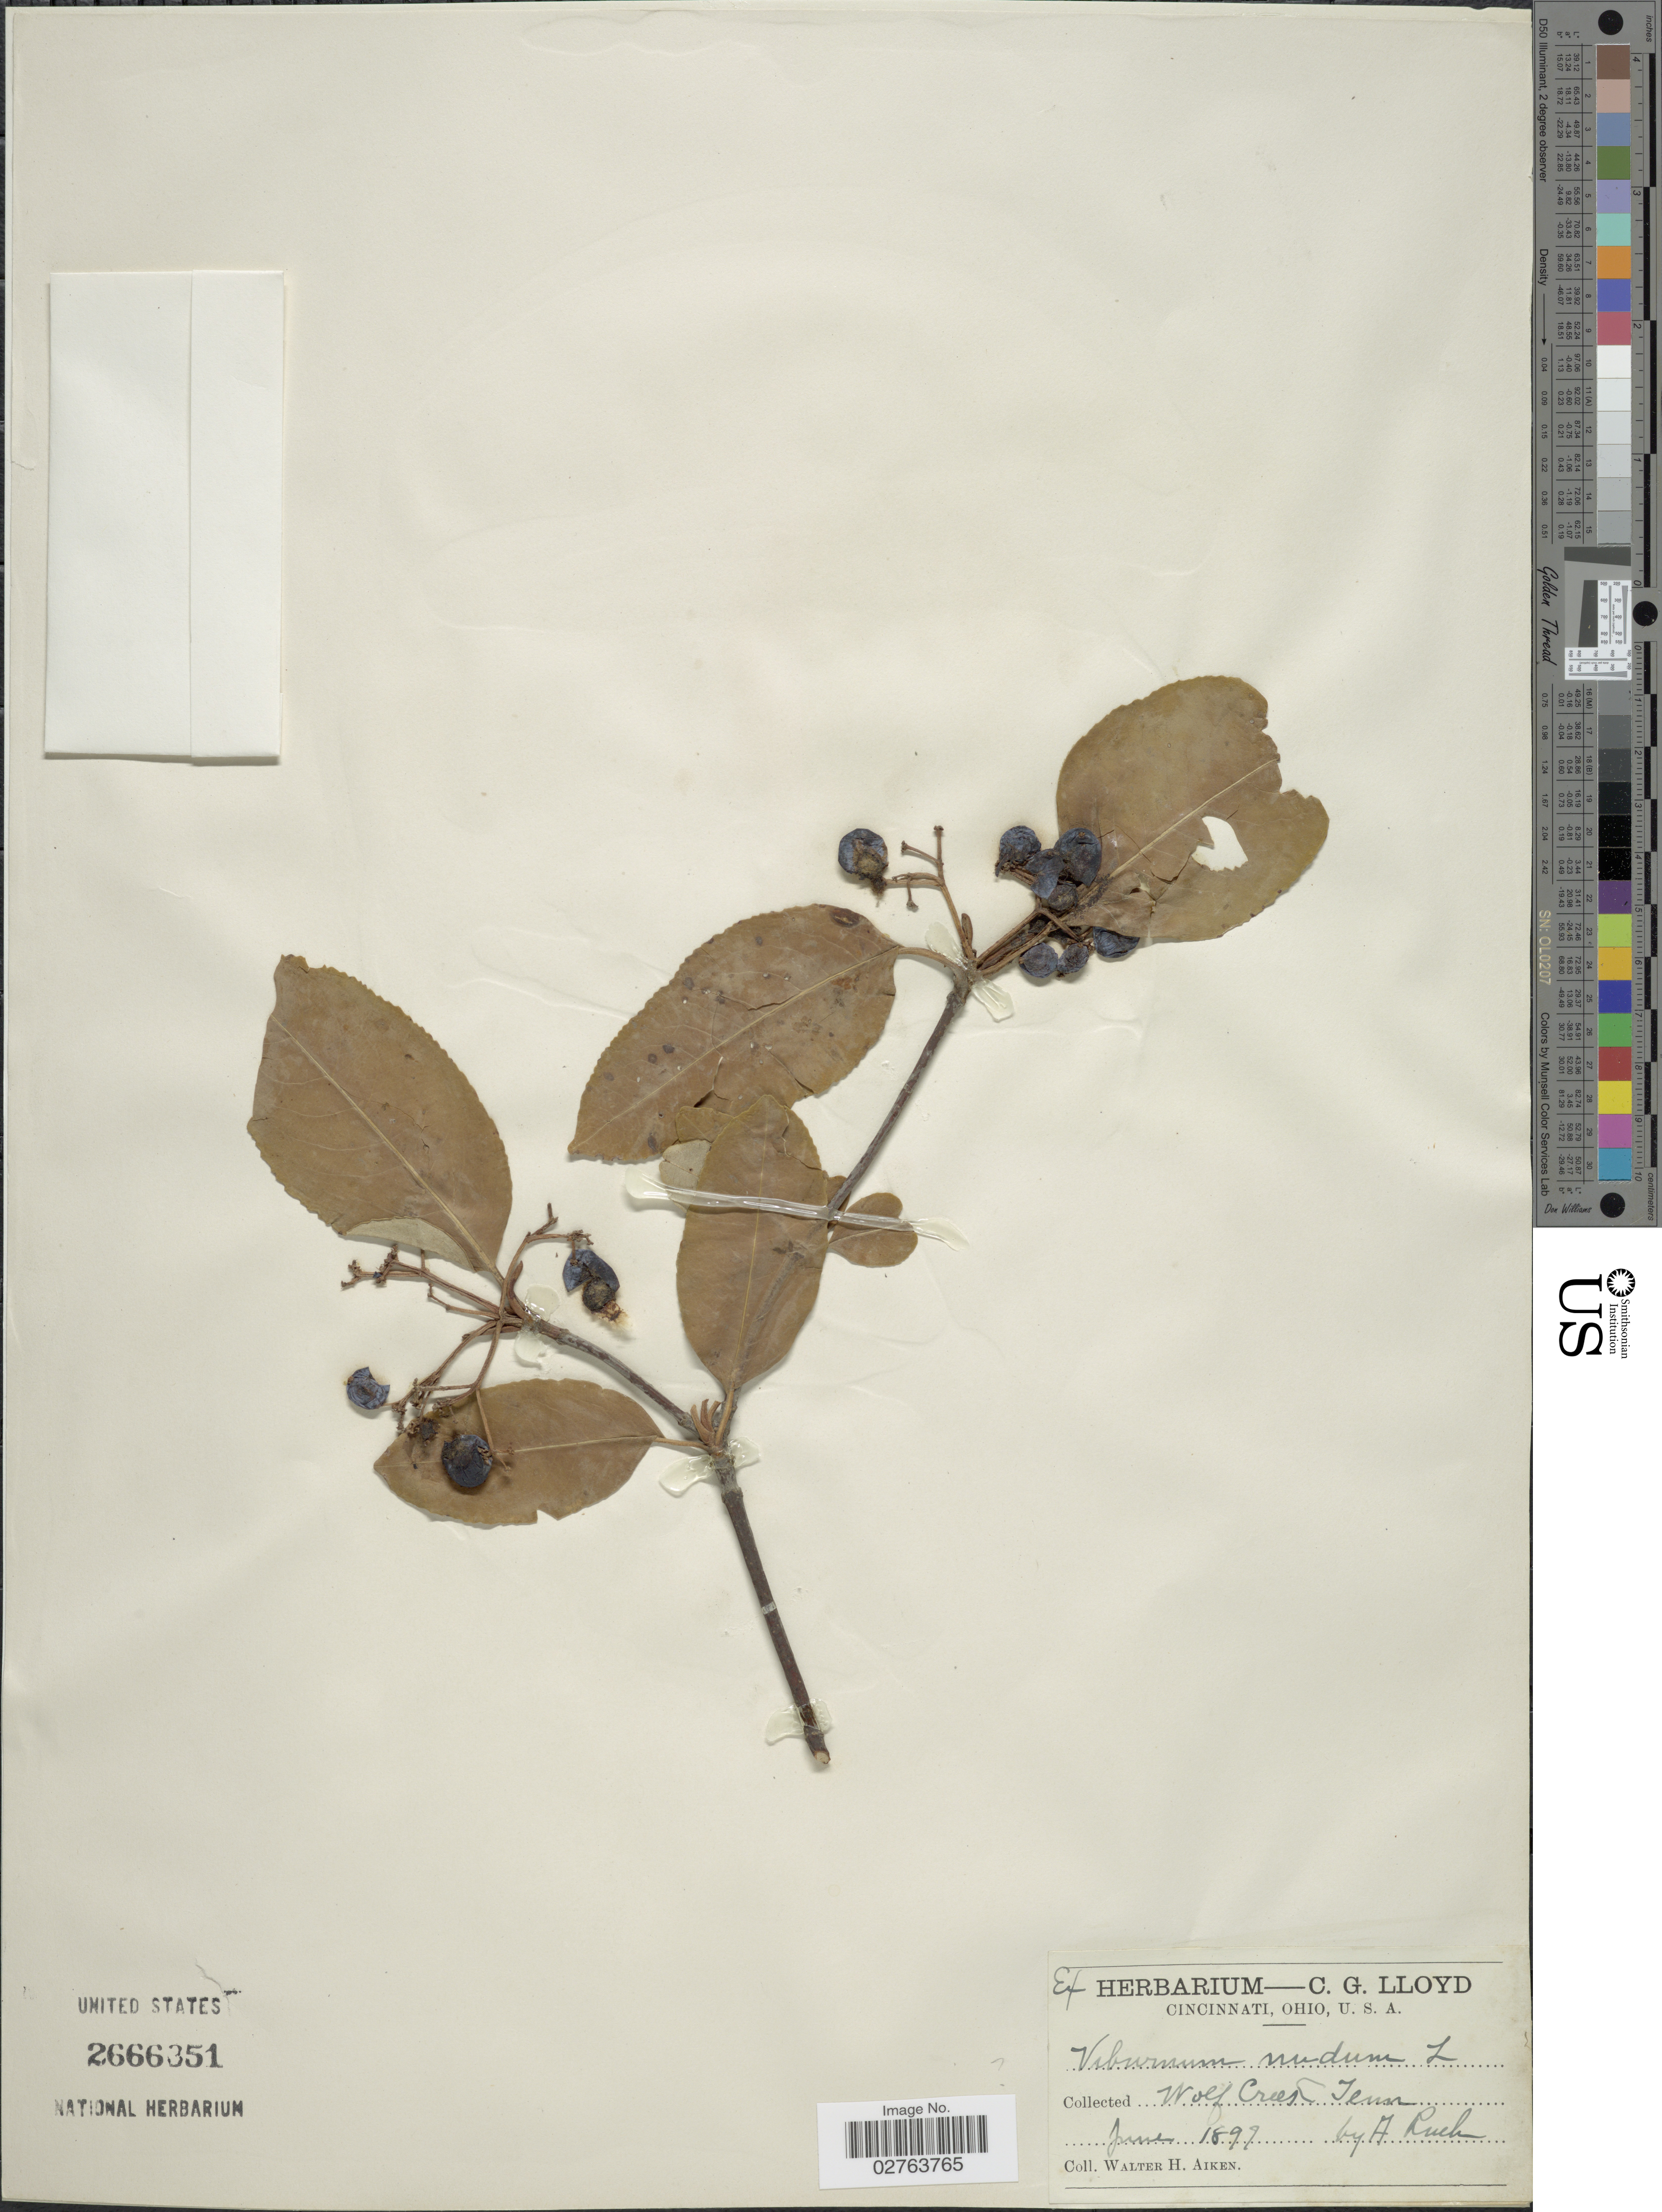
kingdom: Plantae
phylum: Tracheophyta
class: Magnoliopsida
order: Dipsacales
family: Viburnaceae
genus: Viburnum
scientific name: Viburnum nudum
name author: L.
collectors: W. Aiken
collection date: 1899-06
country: United States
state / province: Tennessee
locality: Wolf Crest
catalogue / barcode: US 2666351